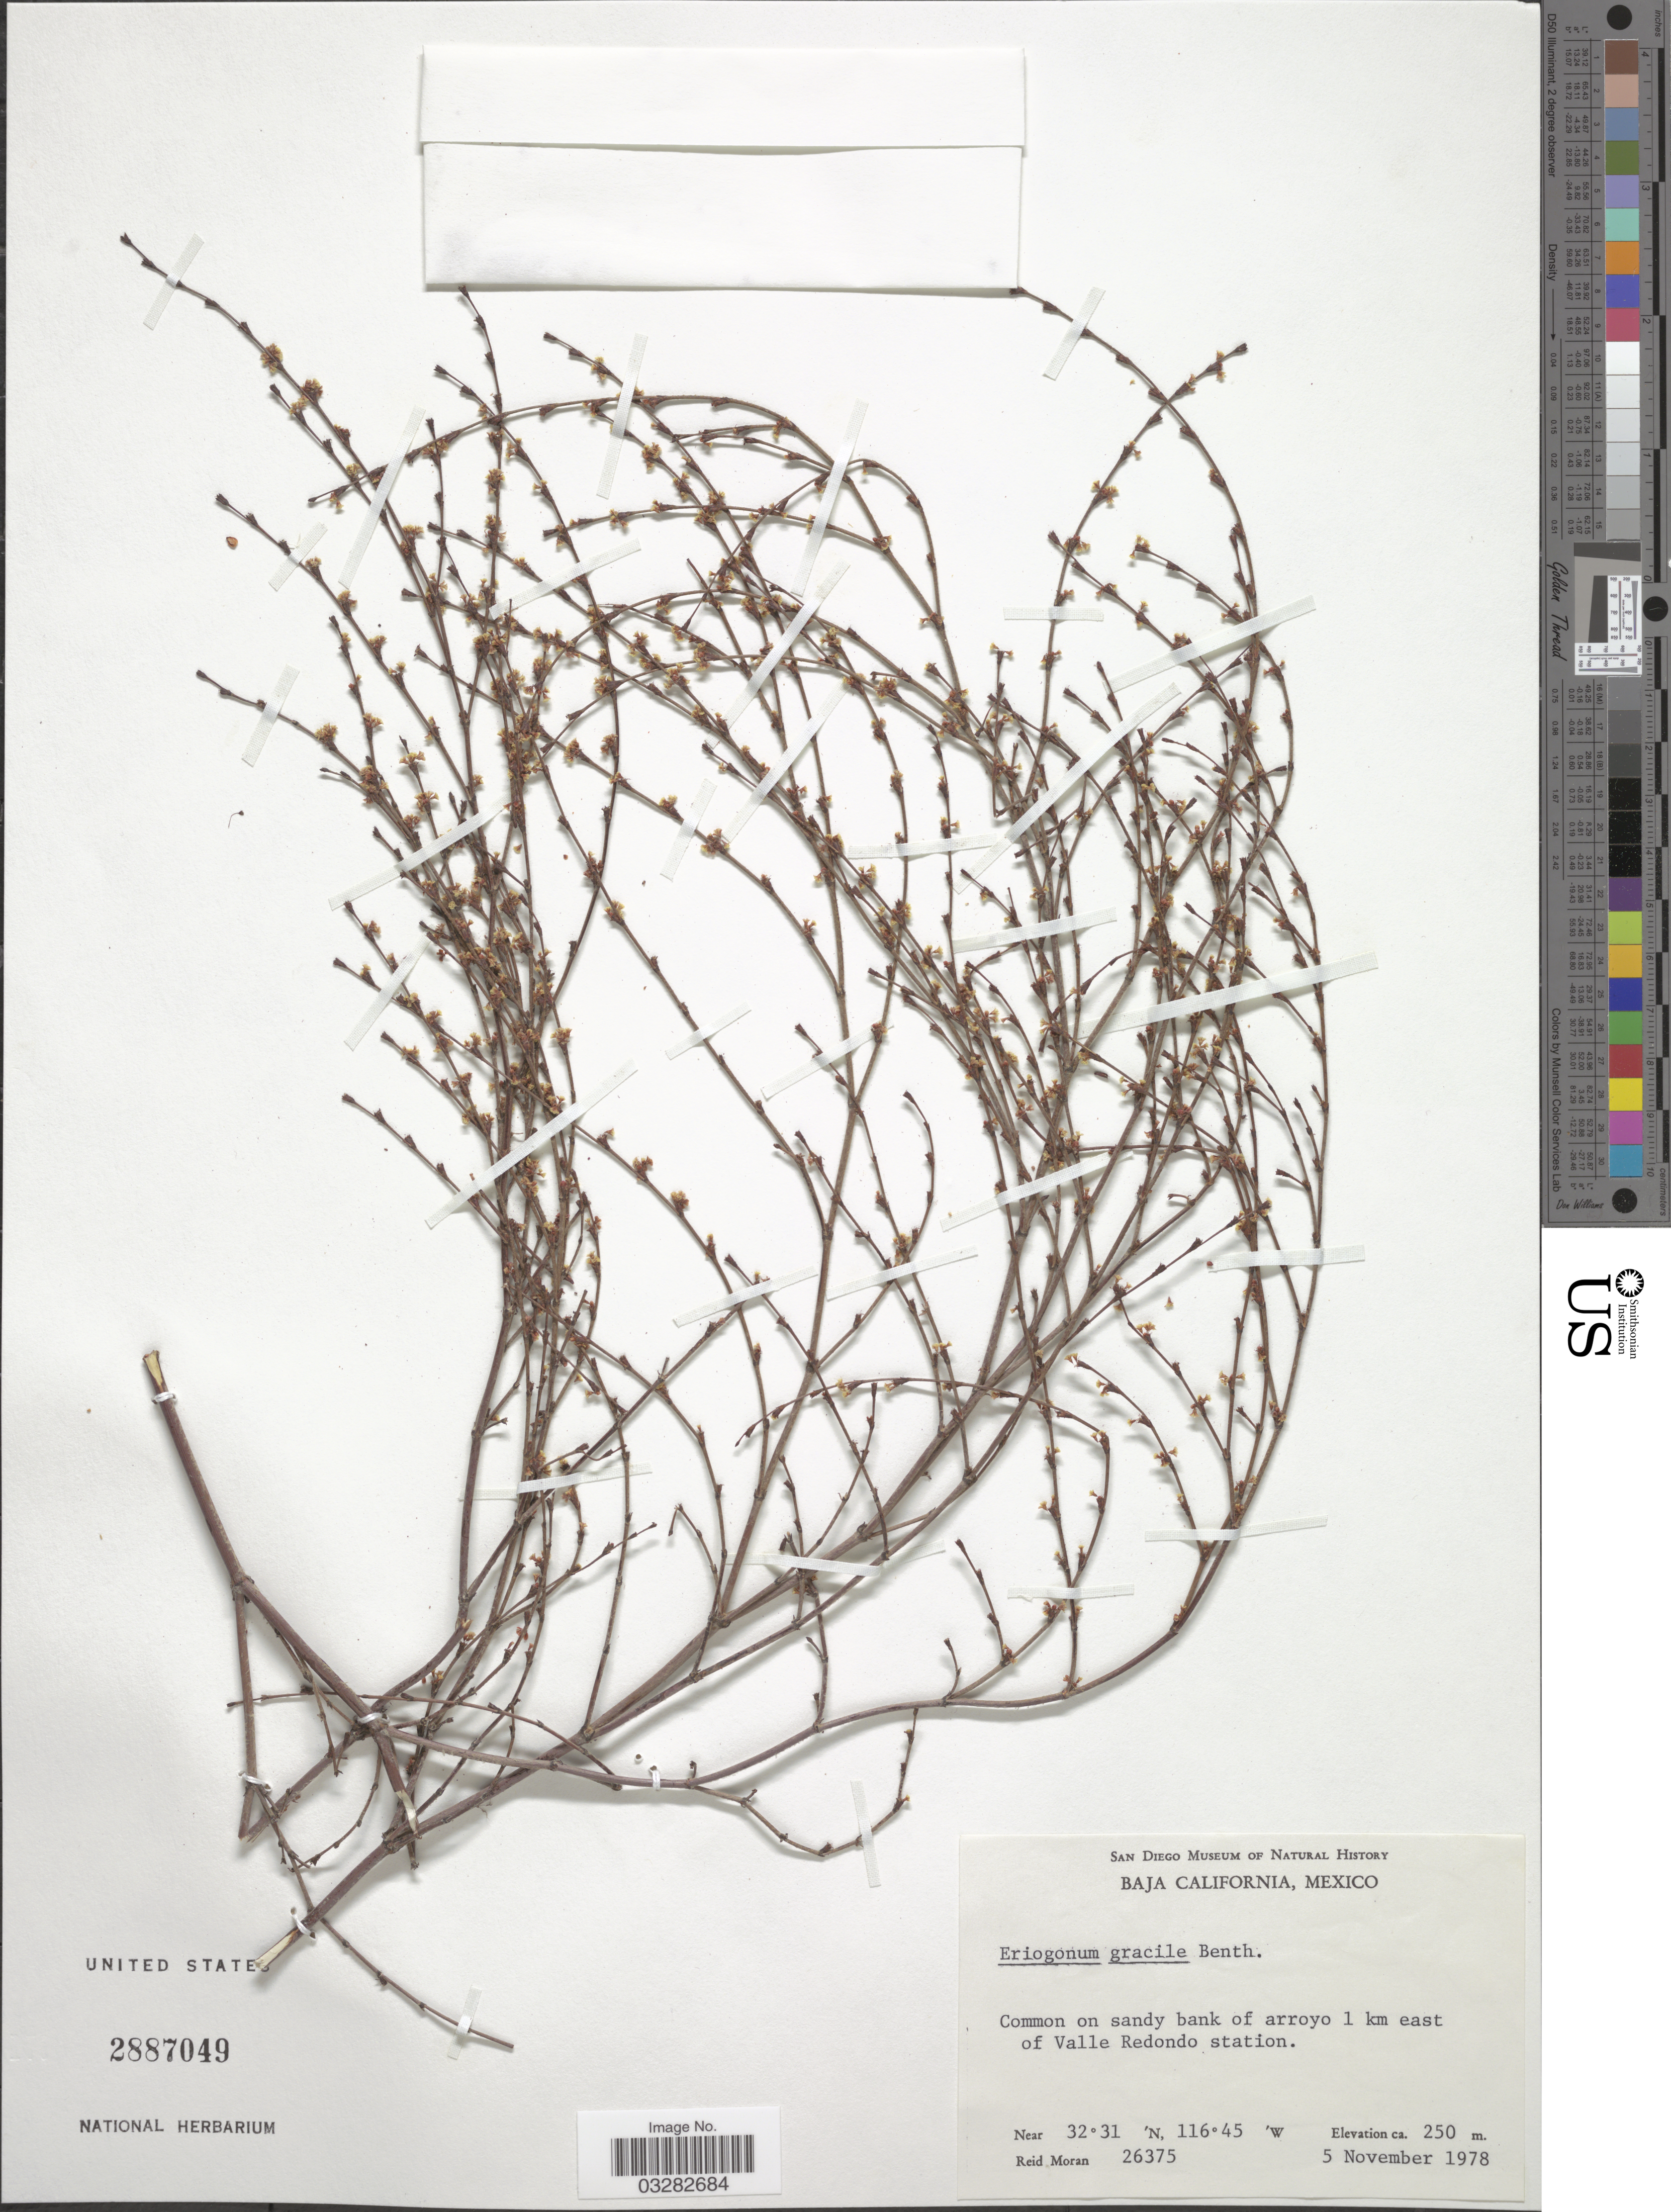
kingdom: Plantae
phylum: Tracheophyta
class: Magnoliopsida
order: Caryophyllales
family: Polygonaceae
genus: Eriogonum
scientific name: Eriogonum gracile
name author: Benth.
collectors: R. Moran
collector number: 26375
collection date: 1978-11-05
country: Mexico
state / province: Baja California Norte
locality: On sandy bank of arroyo 1 km east of Valle Redondo station.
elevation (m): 250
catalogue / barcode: US 2887049